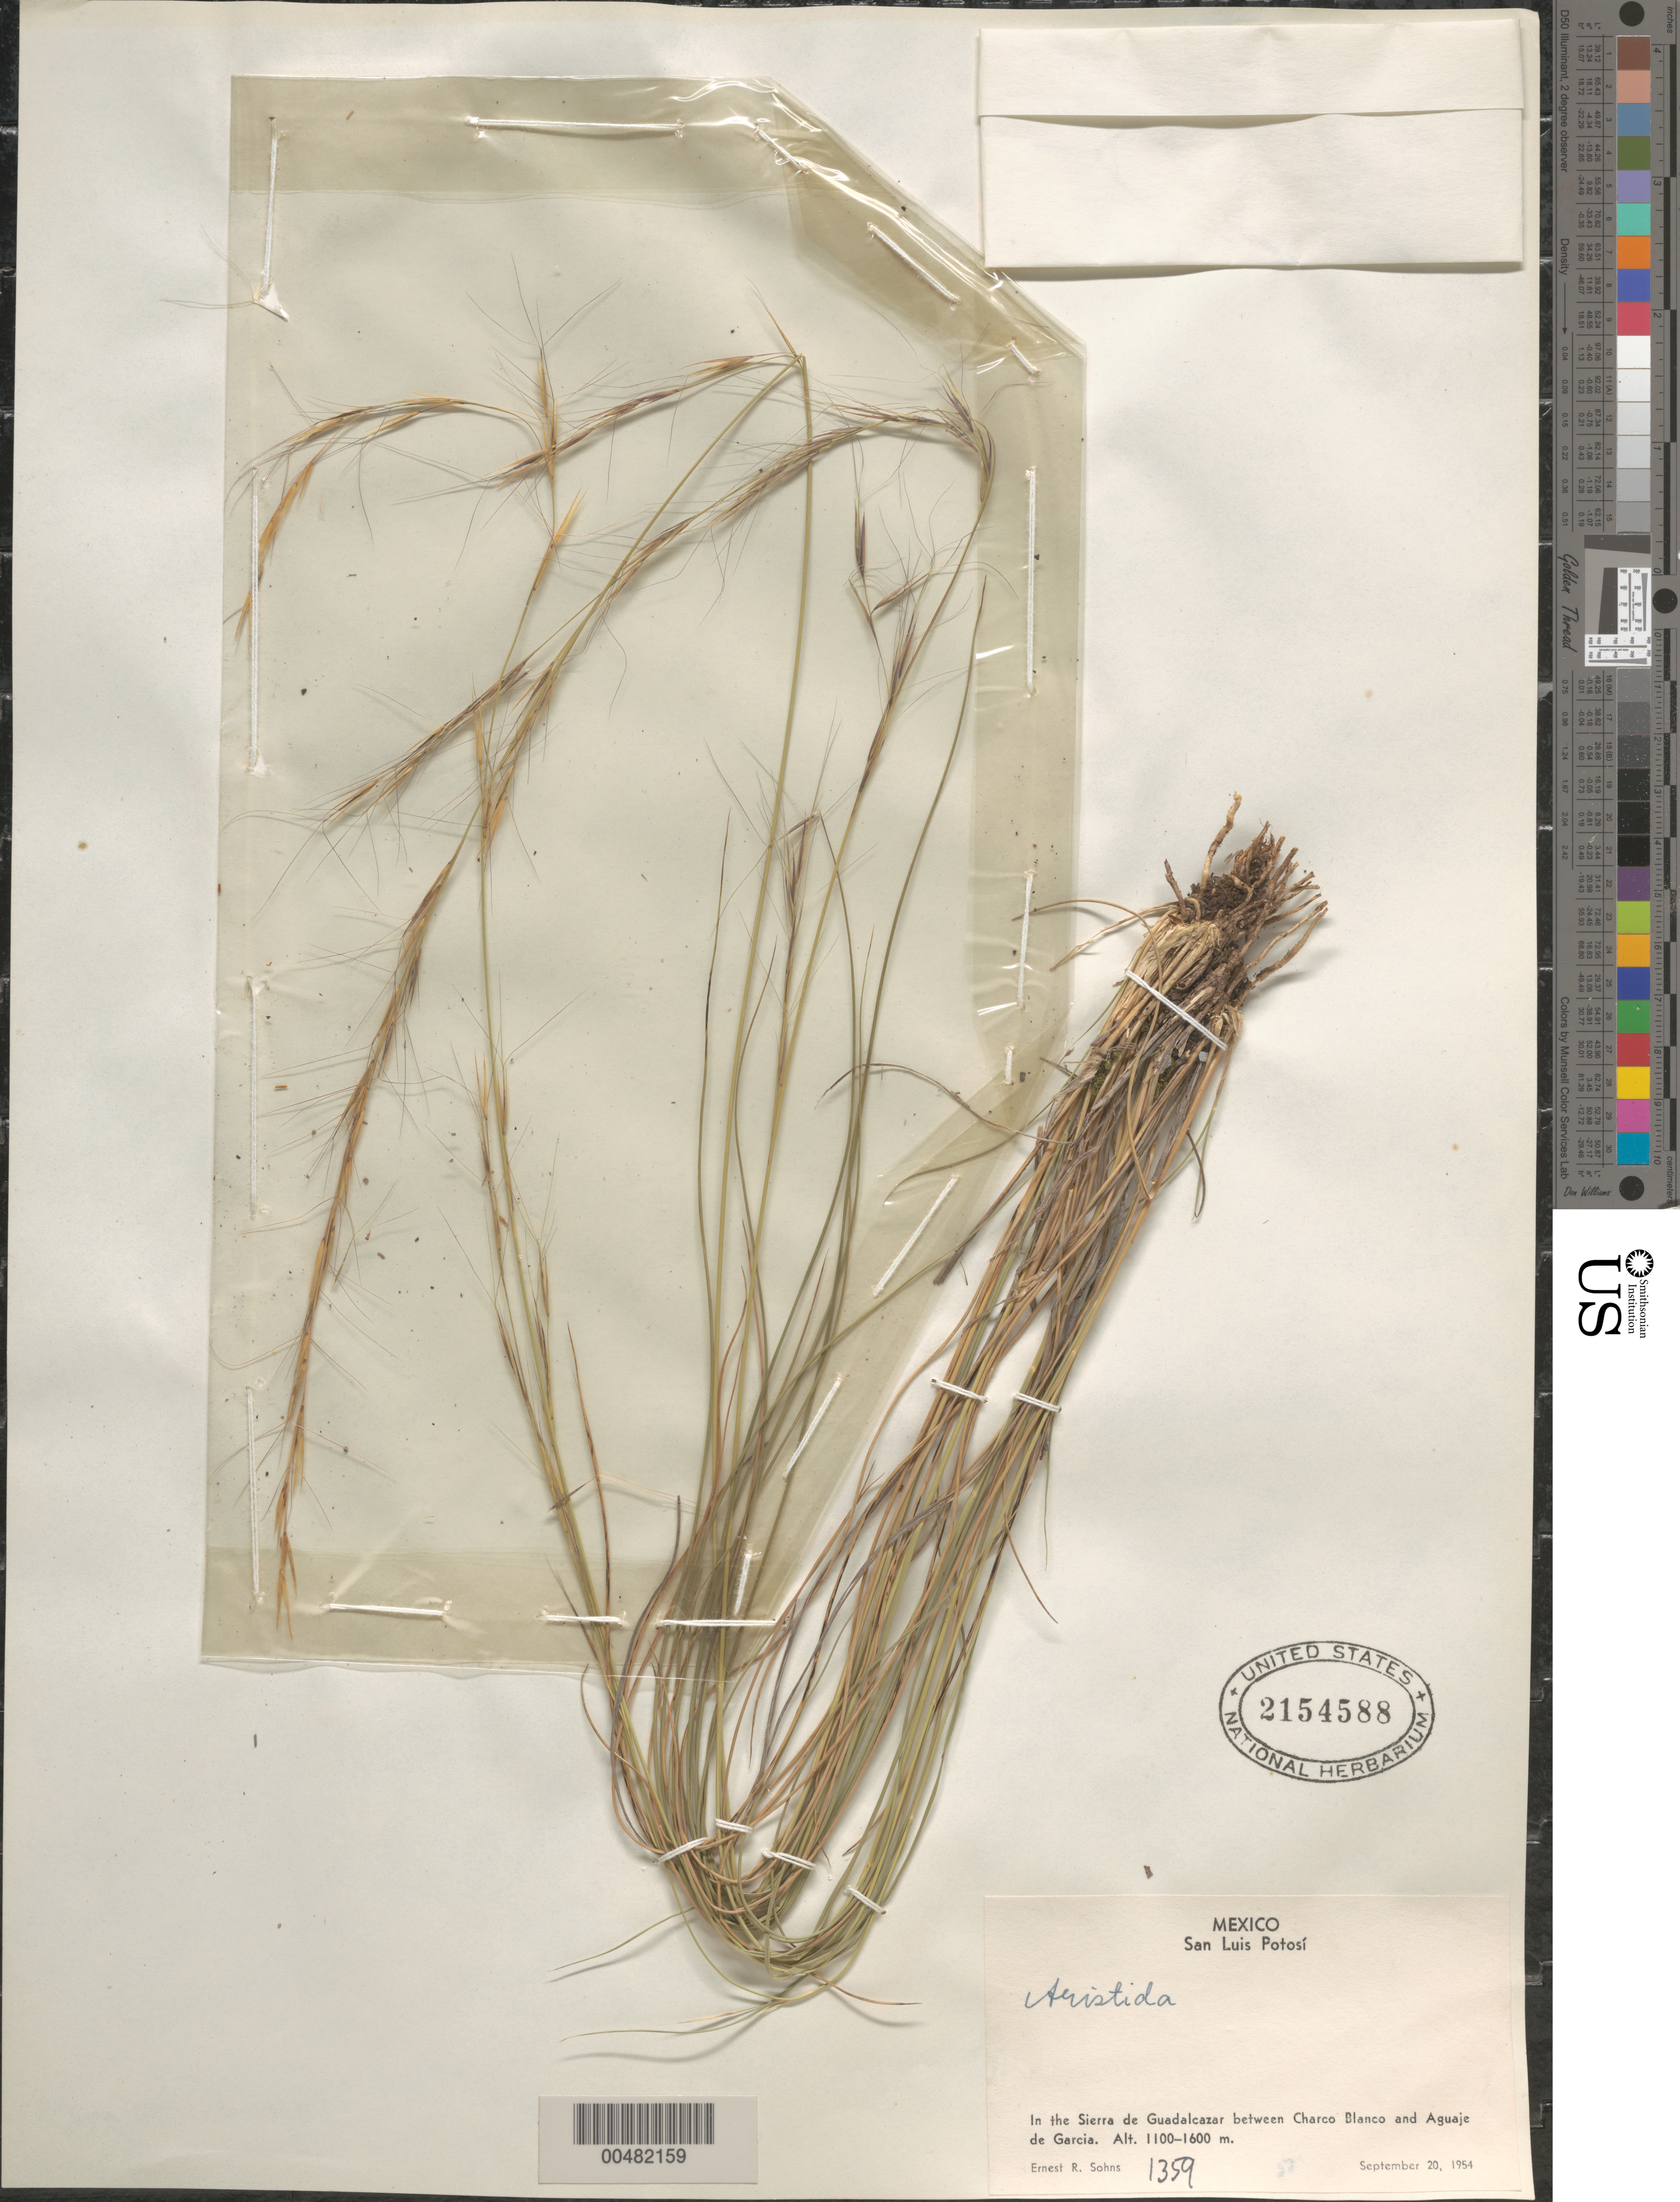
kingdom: Plantae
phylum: Tracheophyta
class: Liliopsida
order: Poales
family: Poaceae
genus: Aristida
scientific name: Aristida sp.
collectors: E. R. Sohns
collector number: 1359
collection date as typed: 20 Sep 1954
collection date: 1954-09-20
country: Mexico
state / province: San Luis Potosi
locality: In the Sierra de Guadalcazar between Charco Blanco and Aguaje de Garcia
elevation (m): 1100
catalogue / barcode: US 2154588